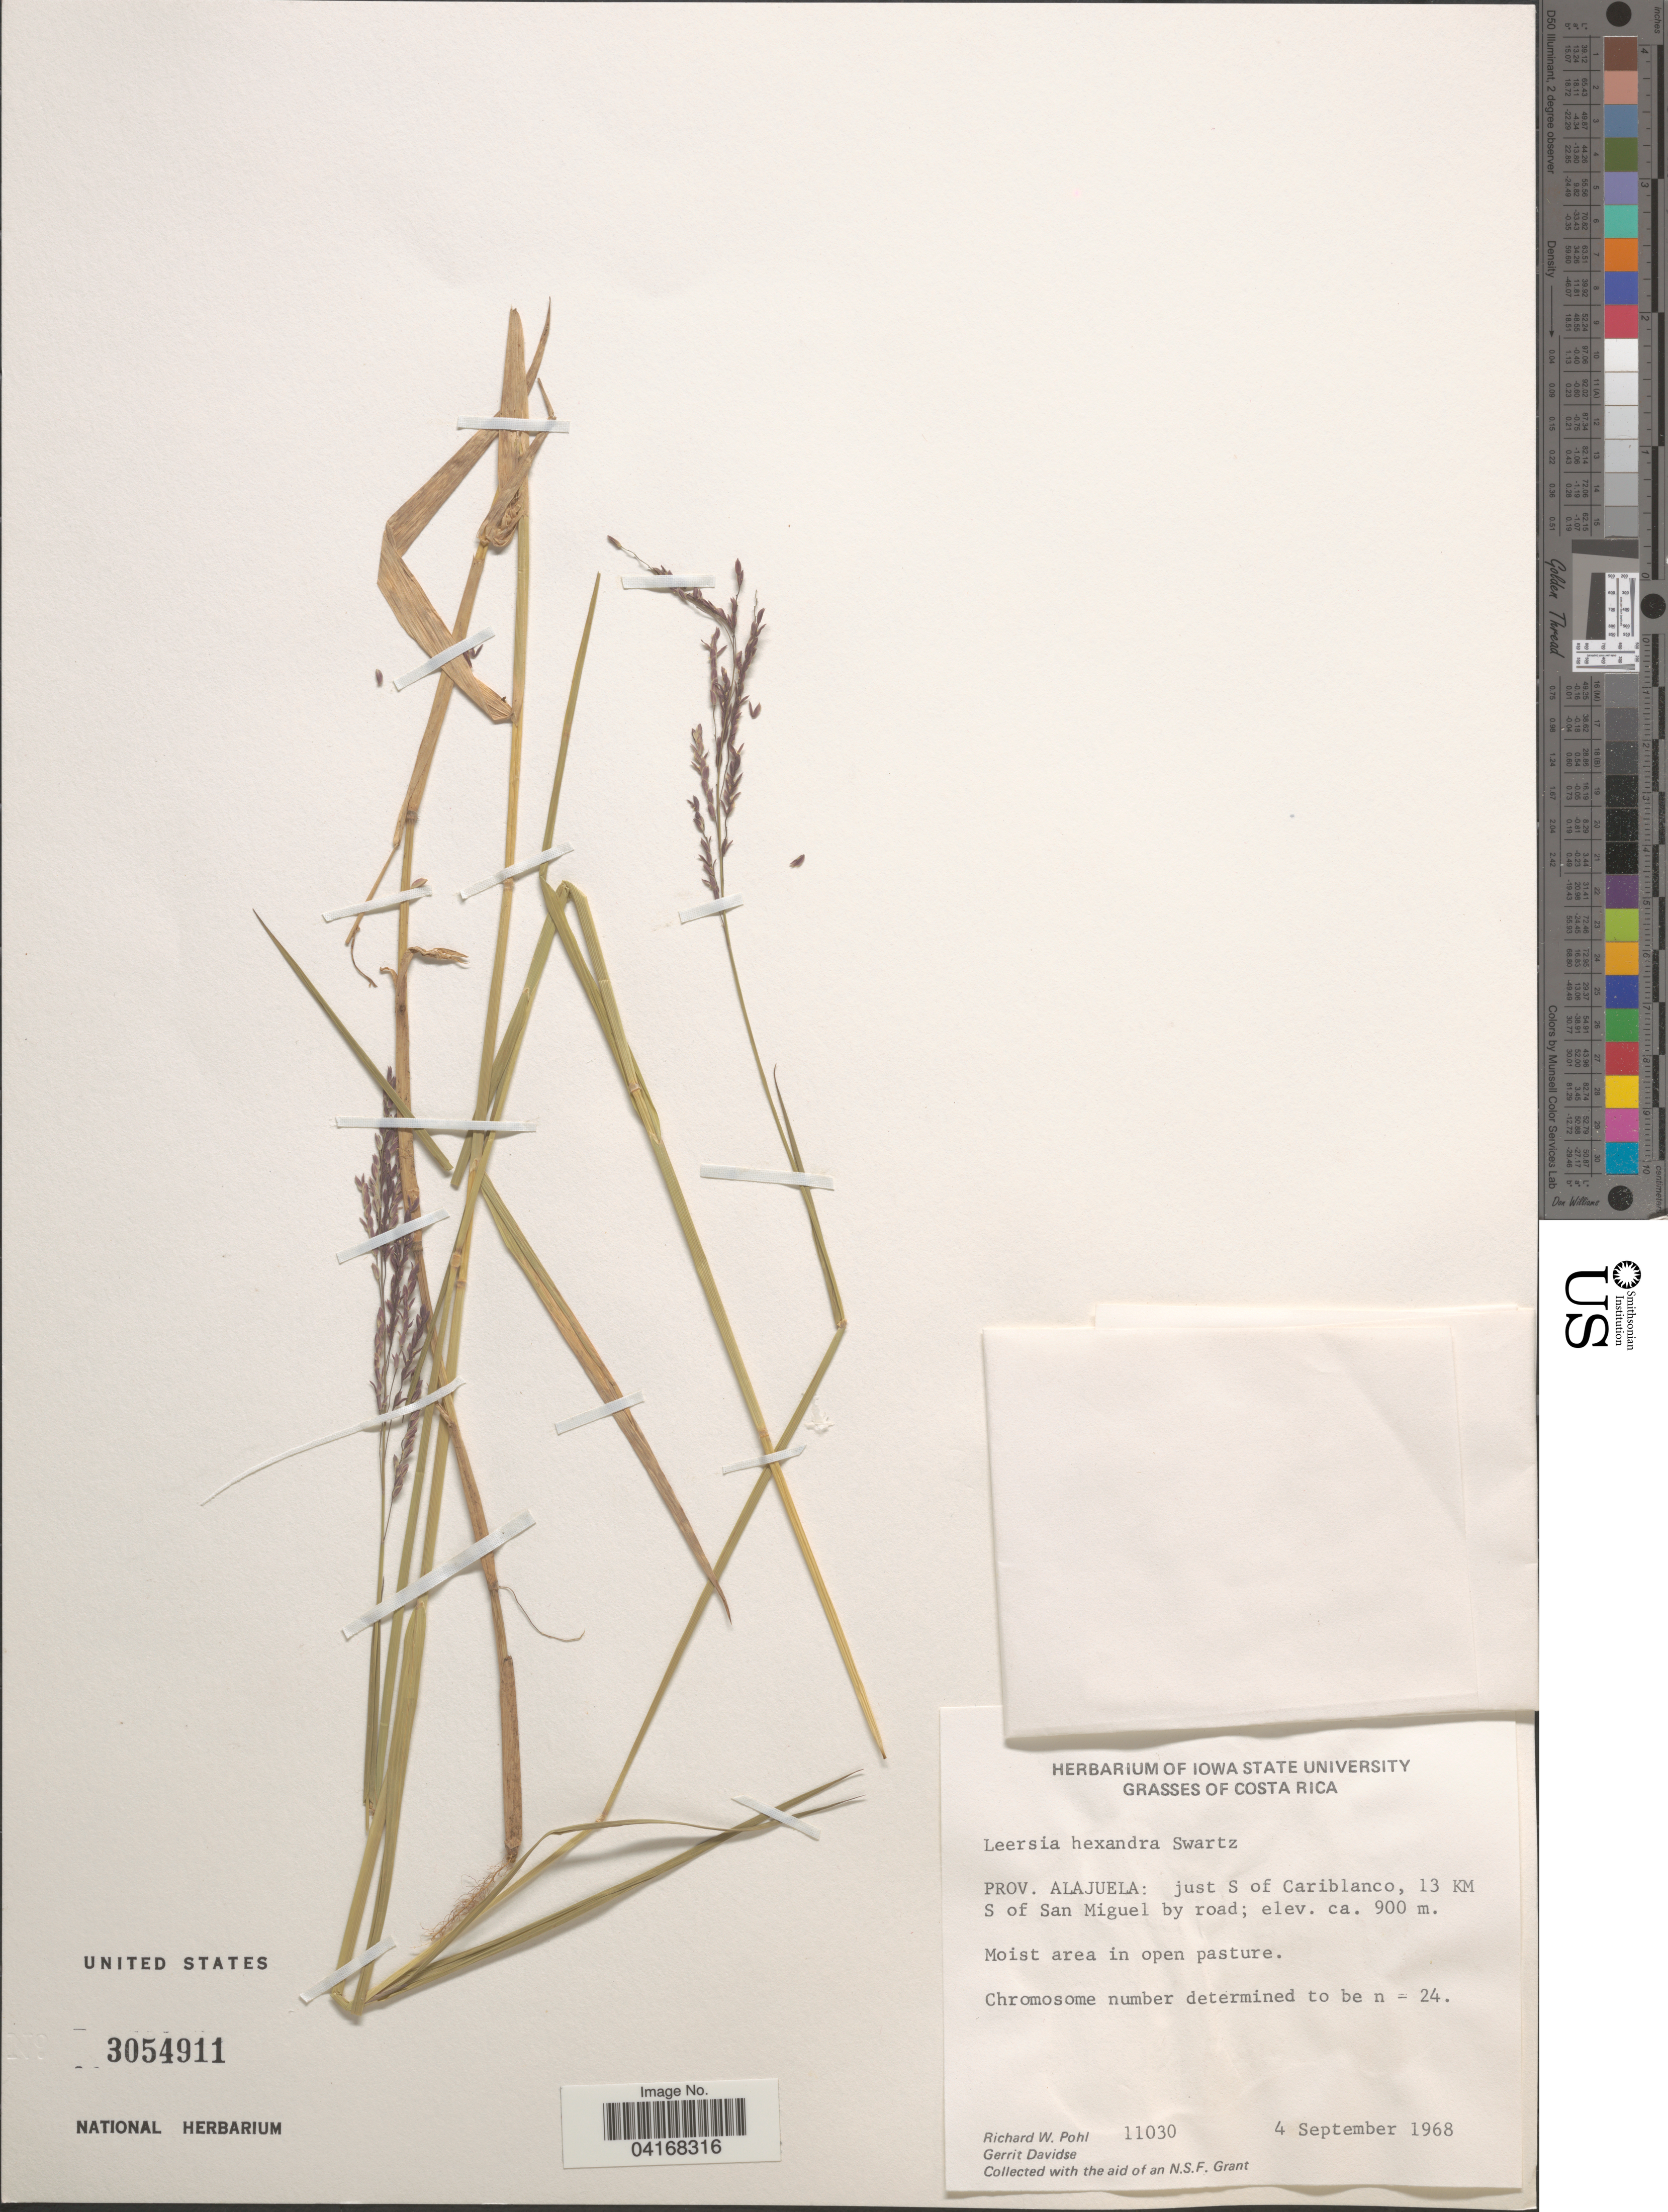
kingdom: Plantae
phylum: Tracheophyta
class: Liliopsida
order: Poales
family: Poaceae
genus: Leersia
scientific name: Leersia hexandra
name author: Sw.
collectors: R. W. Pohl & G. Davidse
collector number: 11030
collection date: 1968-09-04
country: Costa Rica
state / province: Alajuela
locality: Just S of Cariblanco, 13 KM S of San Miguel by road.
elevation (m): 900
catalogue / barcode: US 3054911